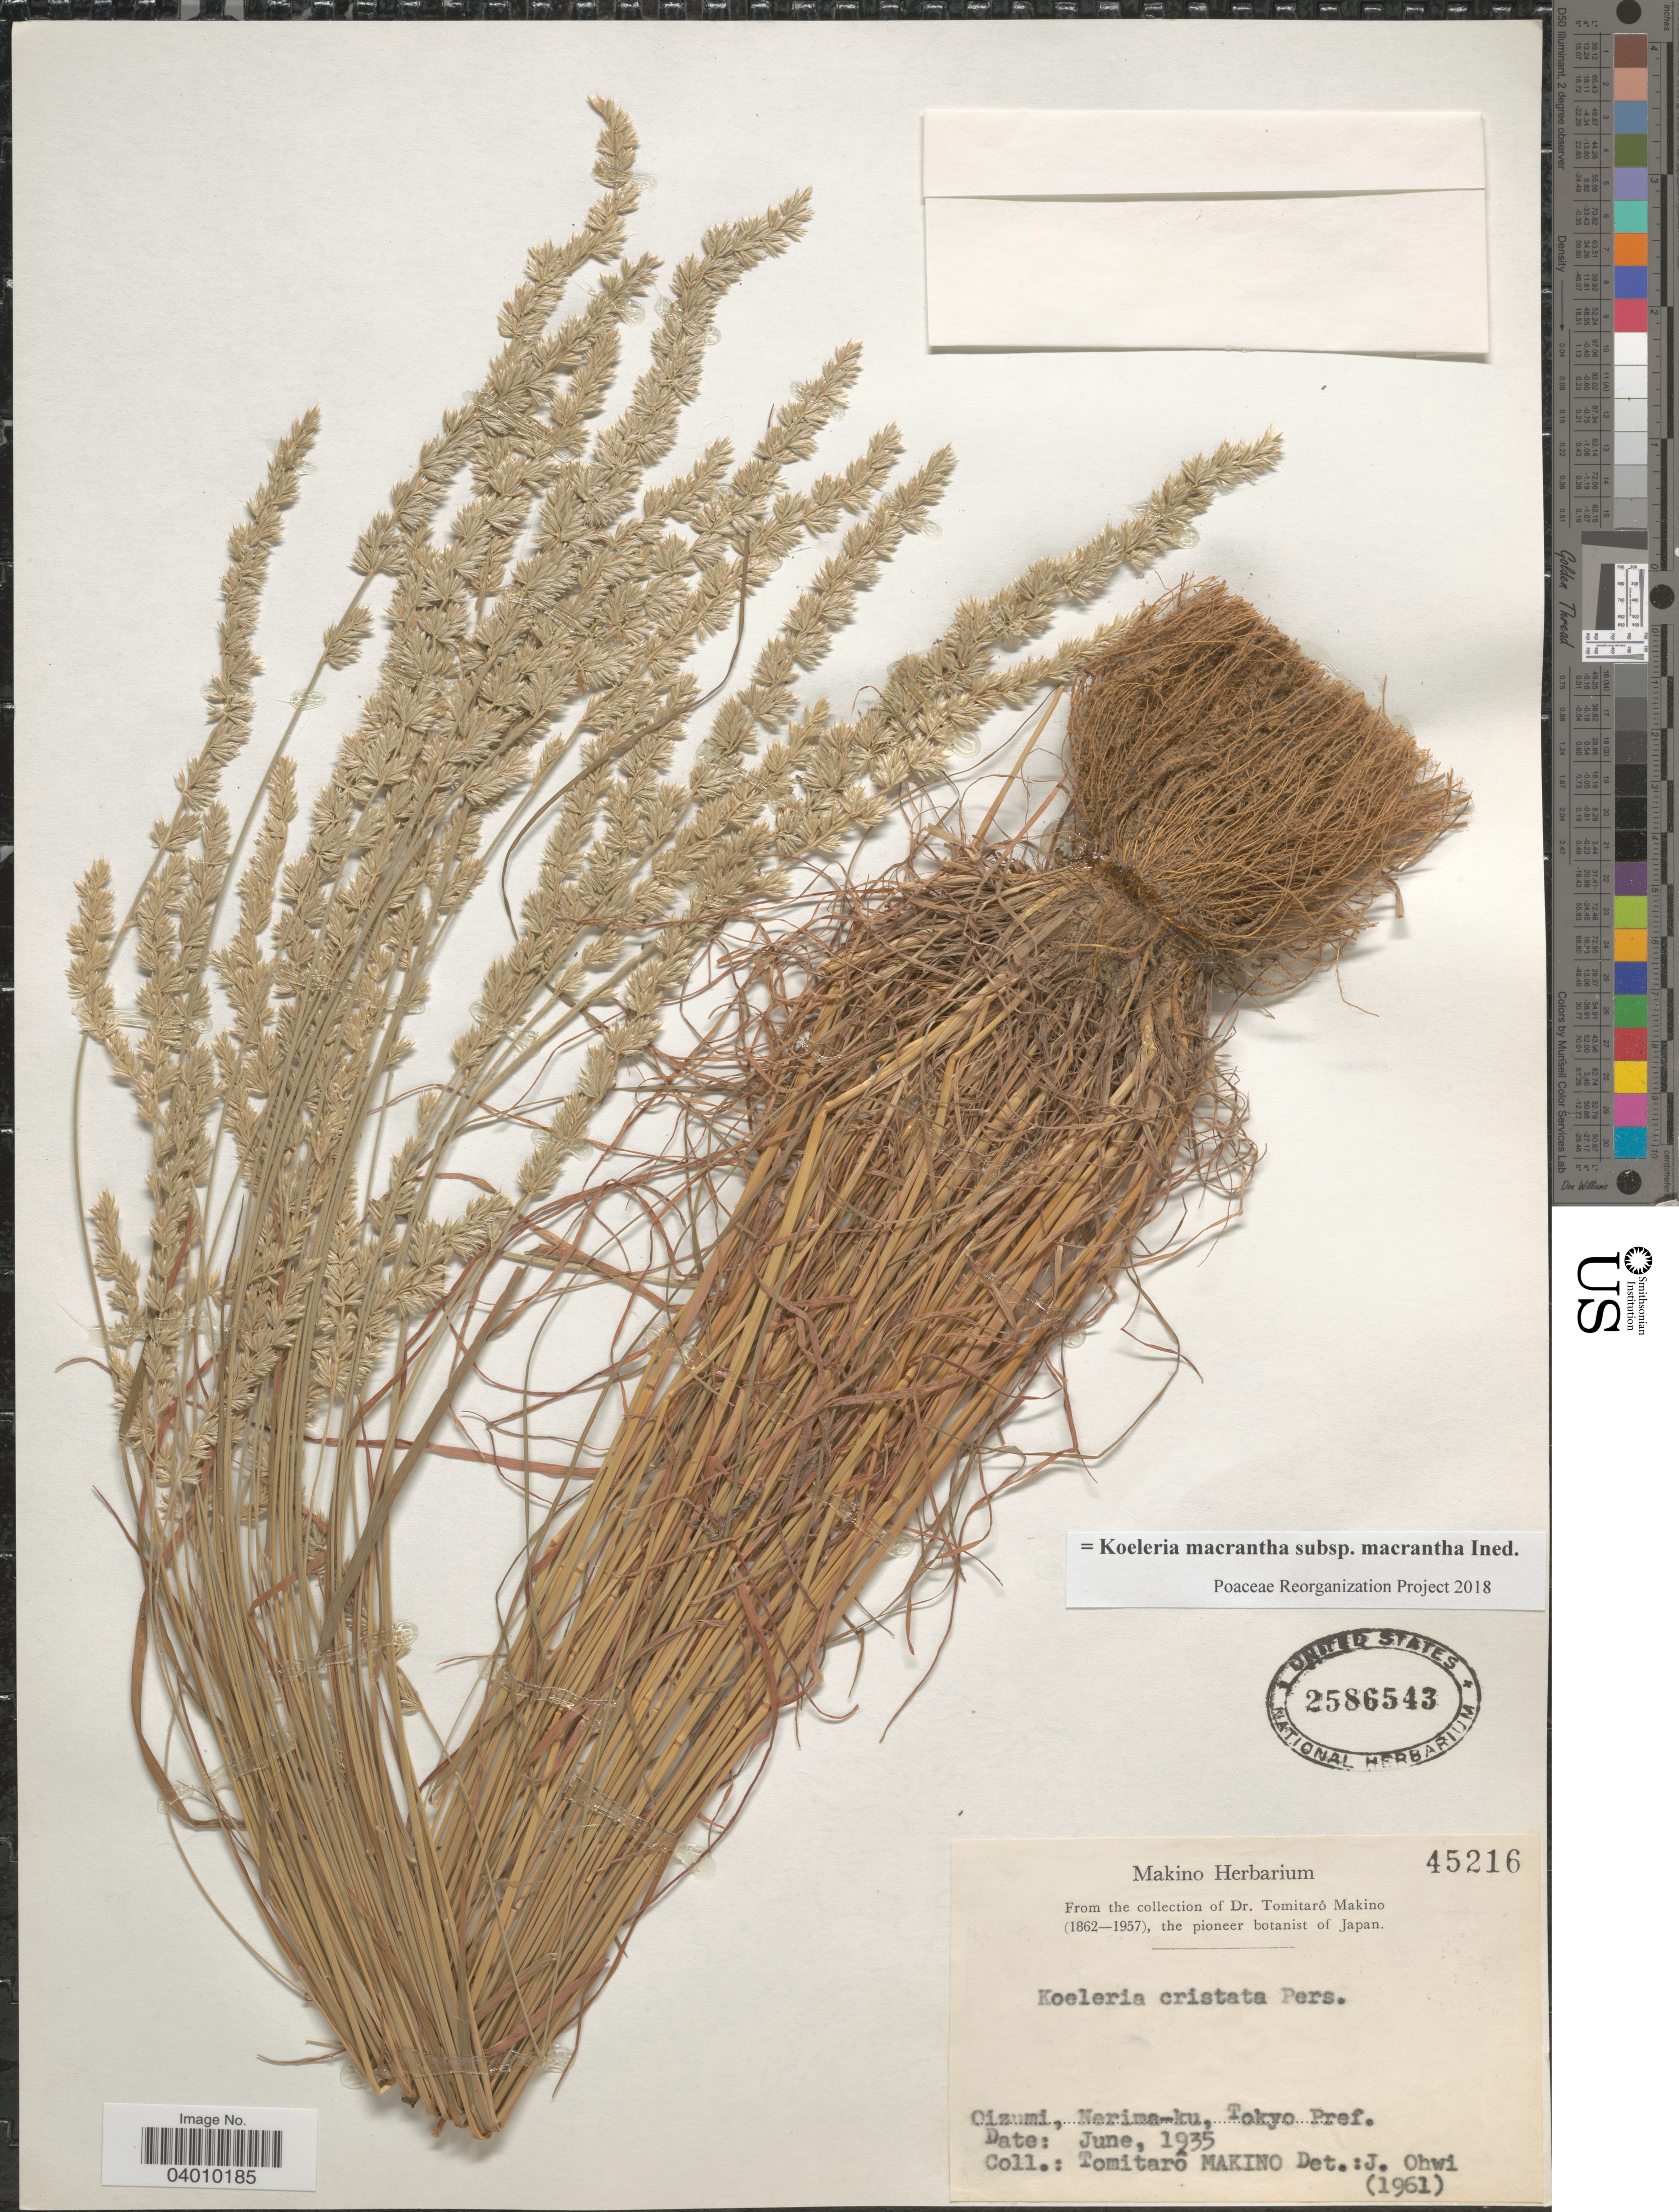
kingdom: Plantae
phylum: Tracheophyta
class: Liliopsida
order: Poales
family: Poaceae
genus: Koeleria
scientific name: Koeleria macrantha subsp. macrantha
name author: (Ledeb.) Schult.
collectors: T. Makino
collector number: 45216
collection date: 1935-06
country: Japan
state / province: Tokyo, Federal City of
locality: Oizumi, Nerima-ku, Tokyo Pref.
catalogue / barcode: US 2586543